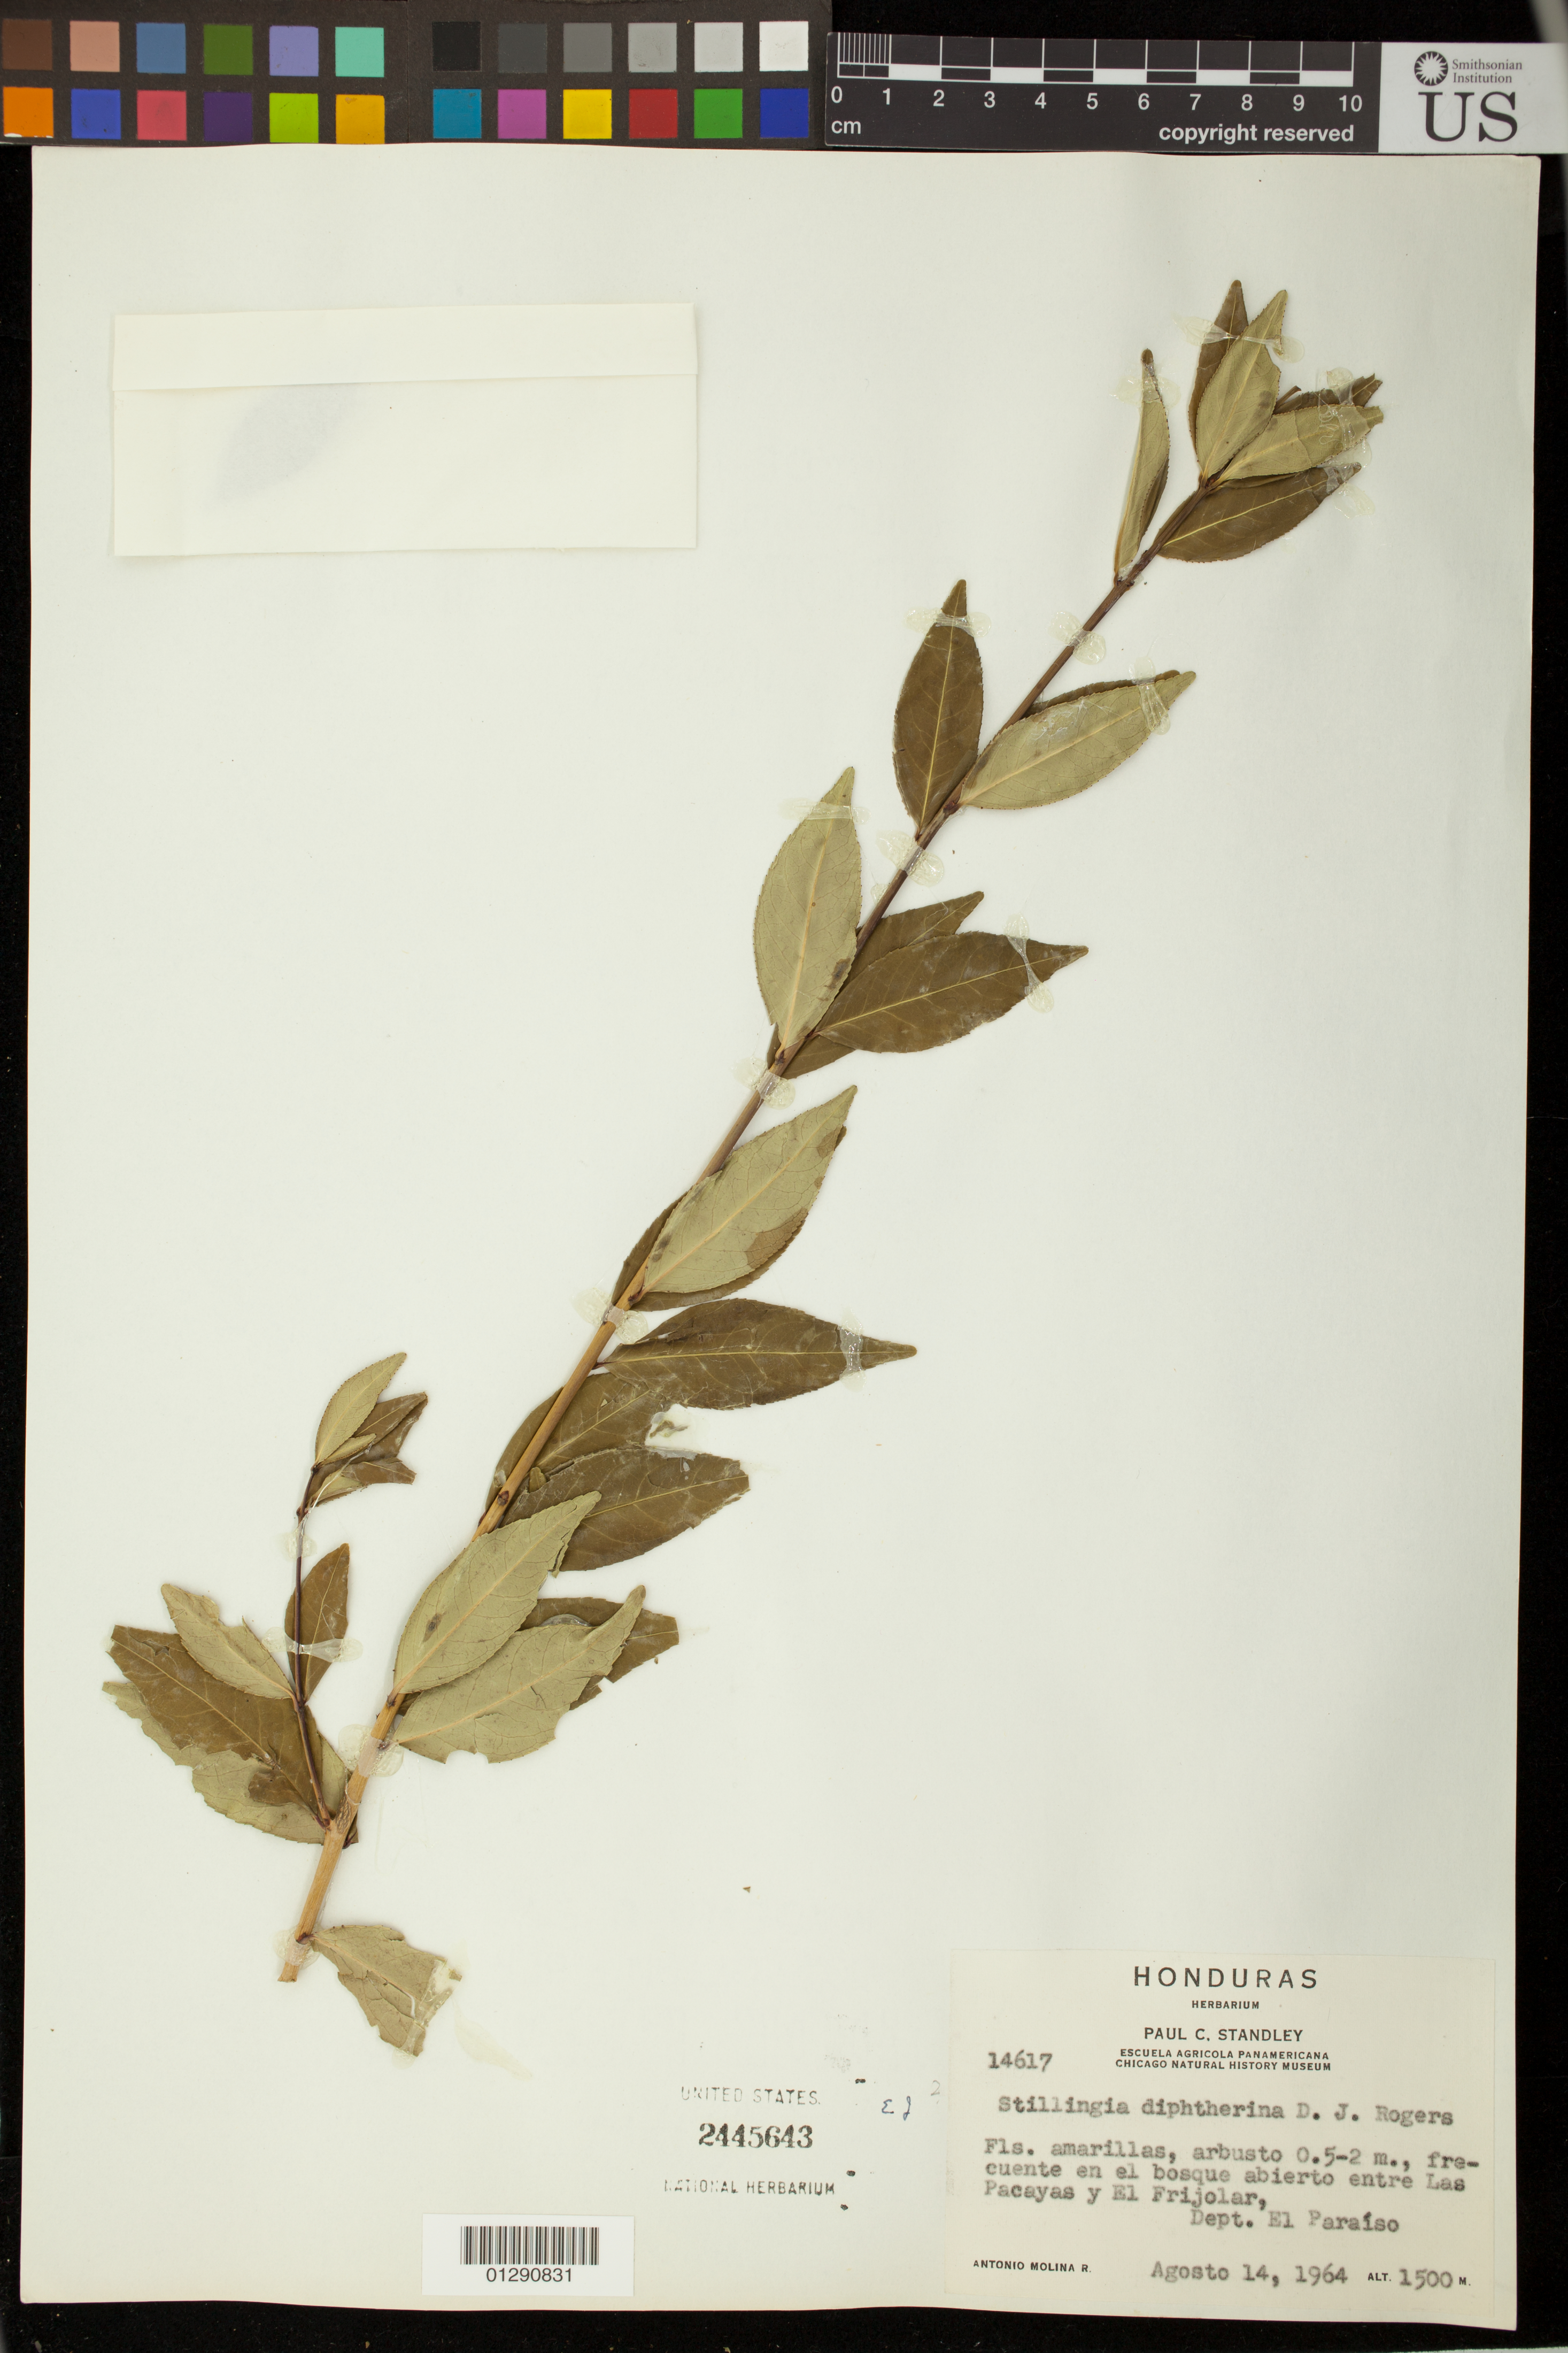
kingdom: Plantae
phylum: Tracheophyta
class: Magnoliopsida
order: Malpighiales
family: Euphorbiaceae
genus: Stillingia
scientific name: Stillingia diphtherina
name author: D.J. Rogers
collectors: A. Molina R.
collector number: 14617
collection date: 1964-08-14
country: Honduras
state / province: El Paraíso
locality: frecuente en el bosque abierto entre Las Pacayas y El Frijolar, Dept. El Paraiso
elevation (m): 1500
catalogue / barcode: US 2445643